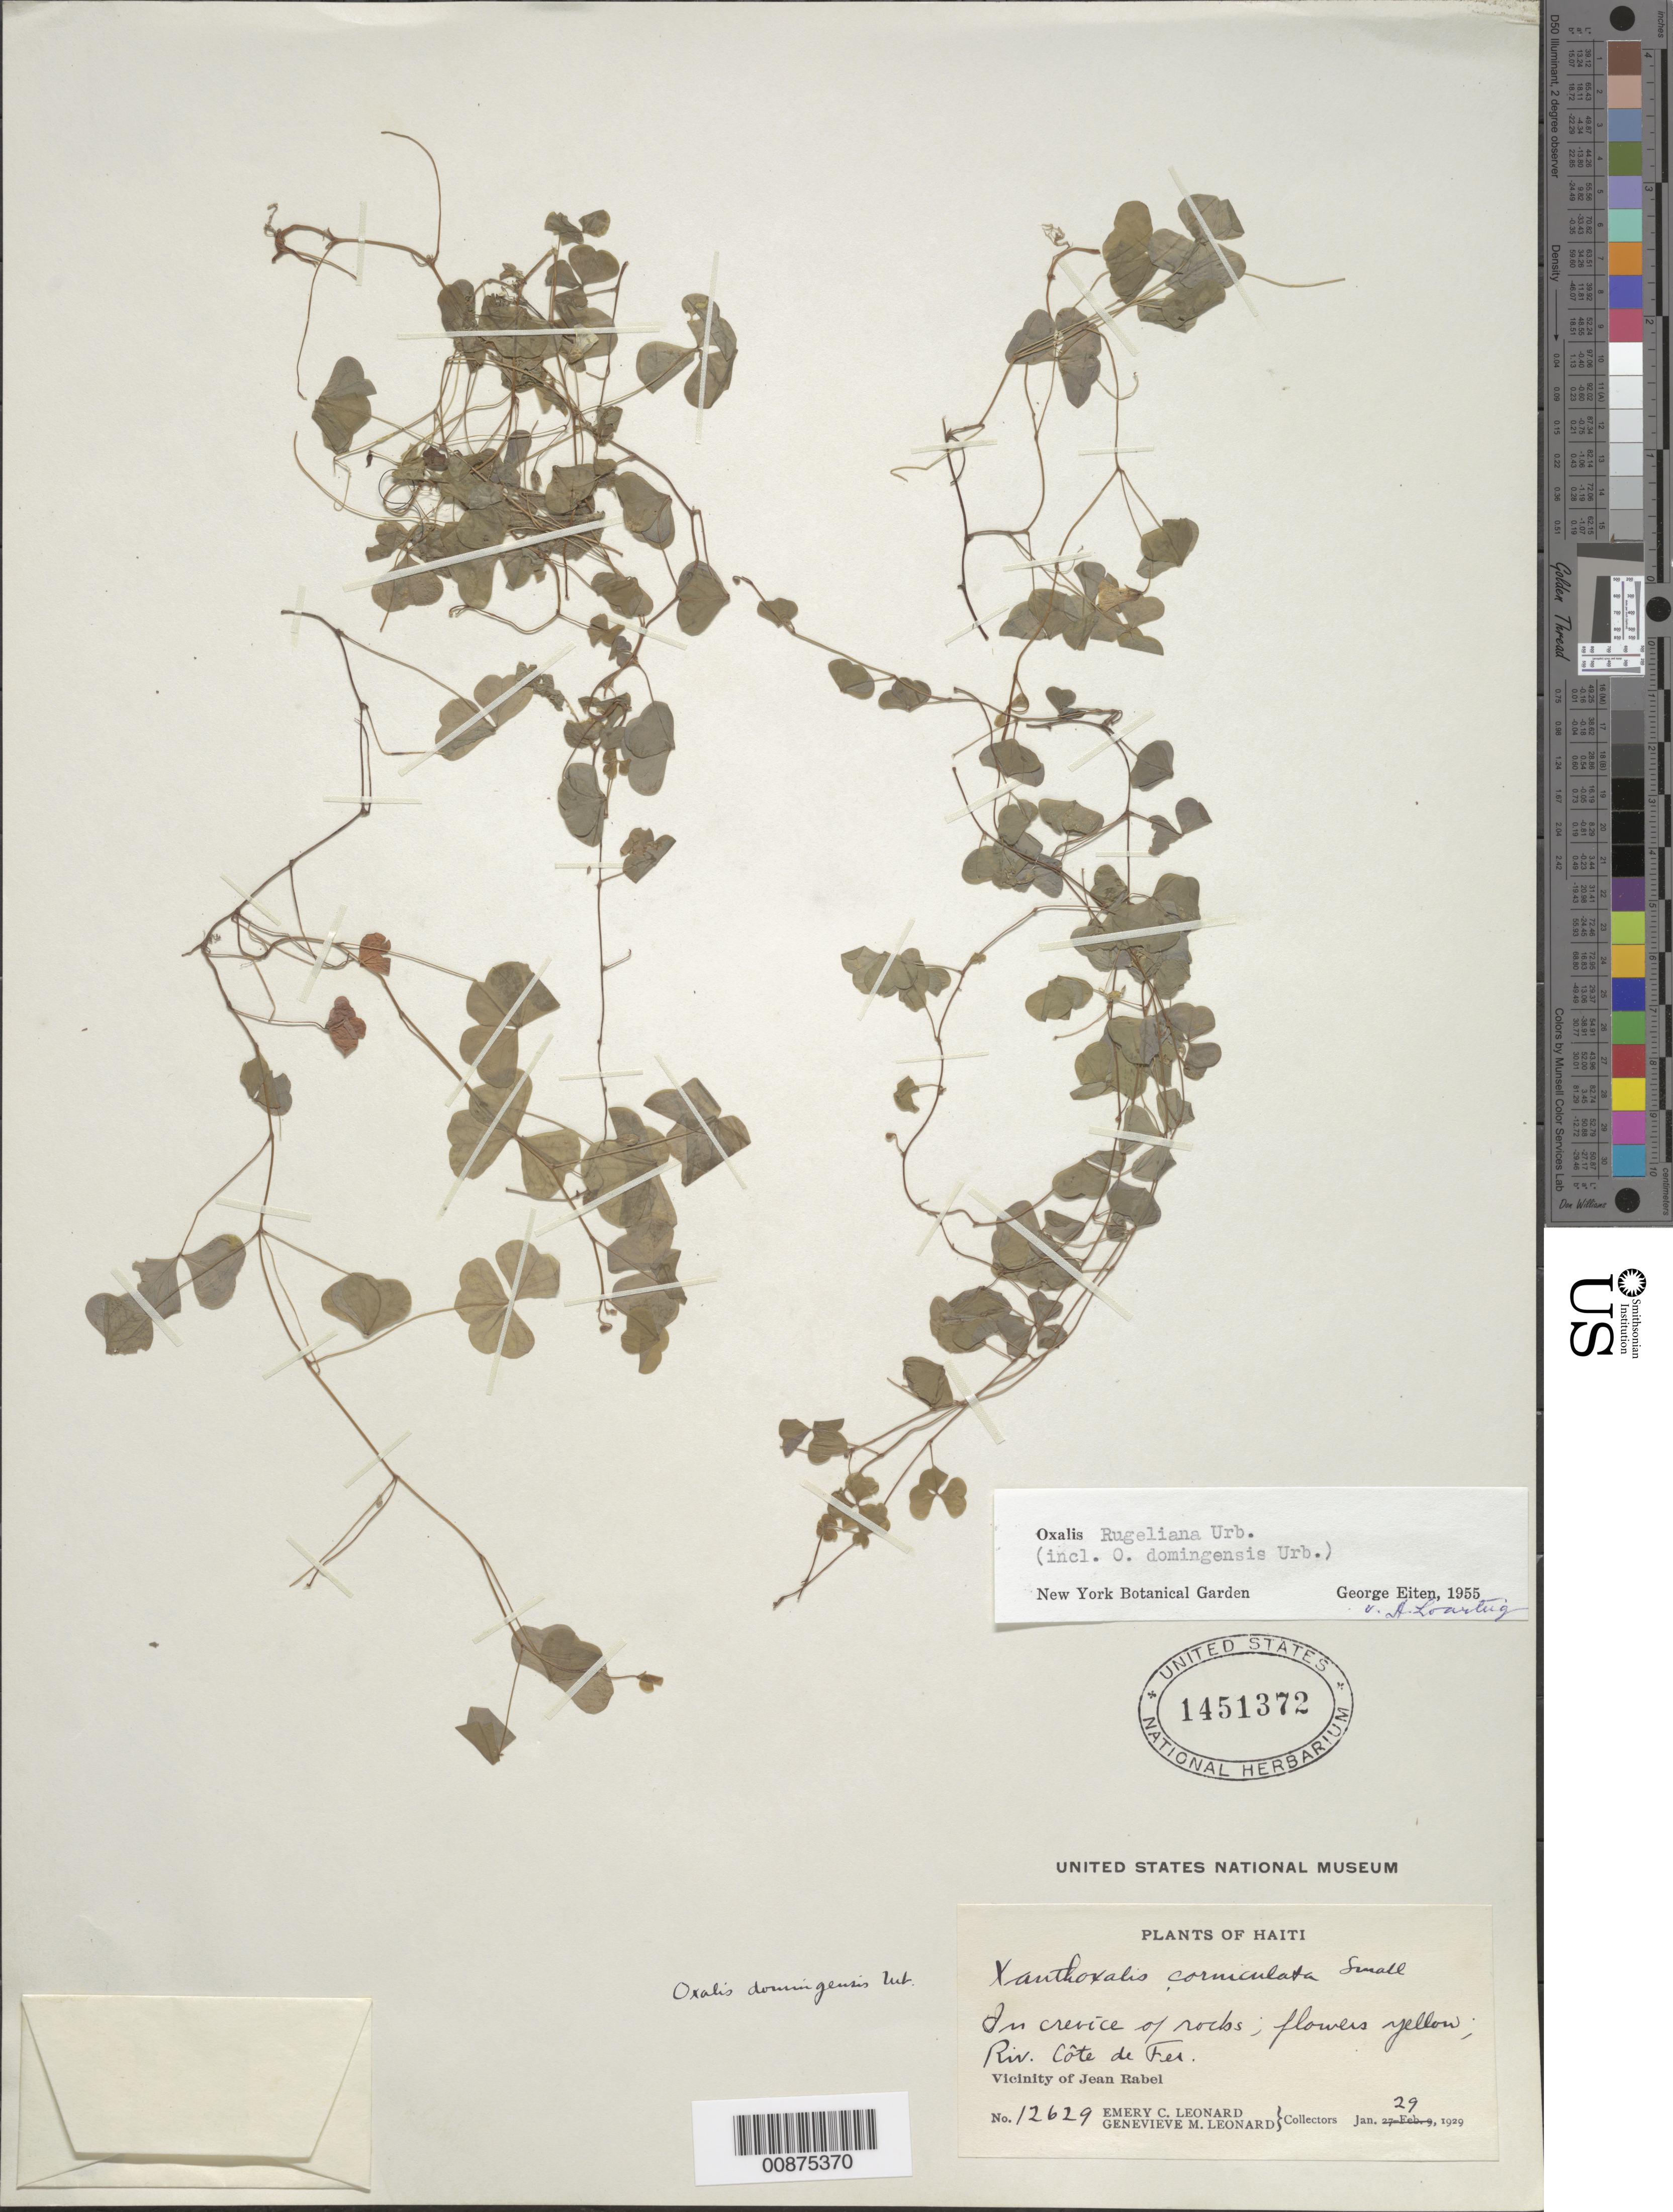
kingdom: Plantae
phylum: Tracheophyta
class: Magnoliopsida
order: Oxalidales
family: Oxalidaceae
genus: Oxalis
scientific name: Oxalis rugeliana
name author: Urb.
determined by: Lourteig, A.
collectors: E. C. Leonard & G. M. Leonard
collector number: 12629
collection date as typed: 29 Jan 1929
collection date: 1929-01-29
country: Haiti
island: Hispaniola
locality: Vicinity of Jean Rabel. Riv. Côte de Fer.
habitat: In crevices of rocks.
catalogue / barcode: US 1451372